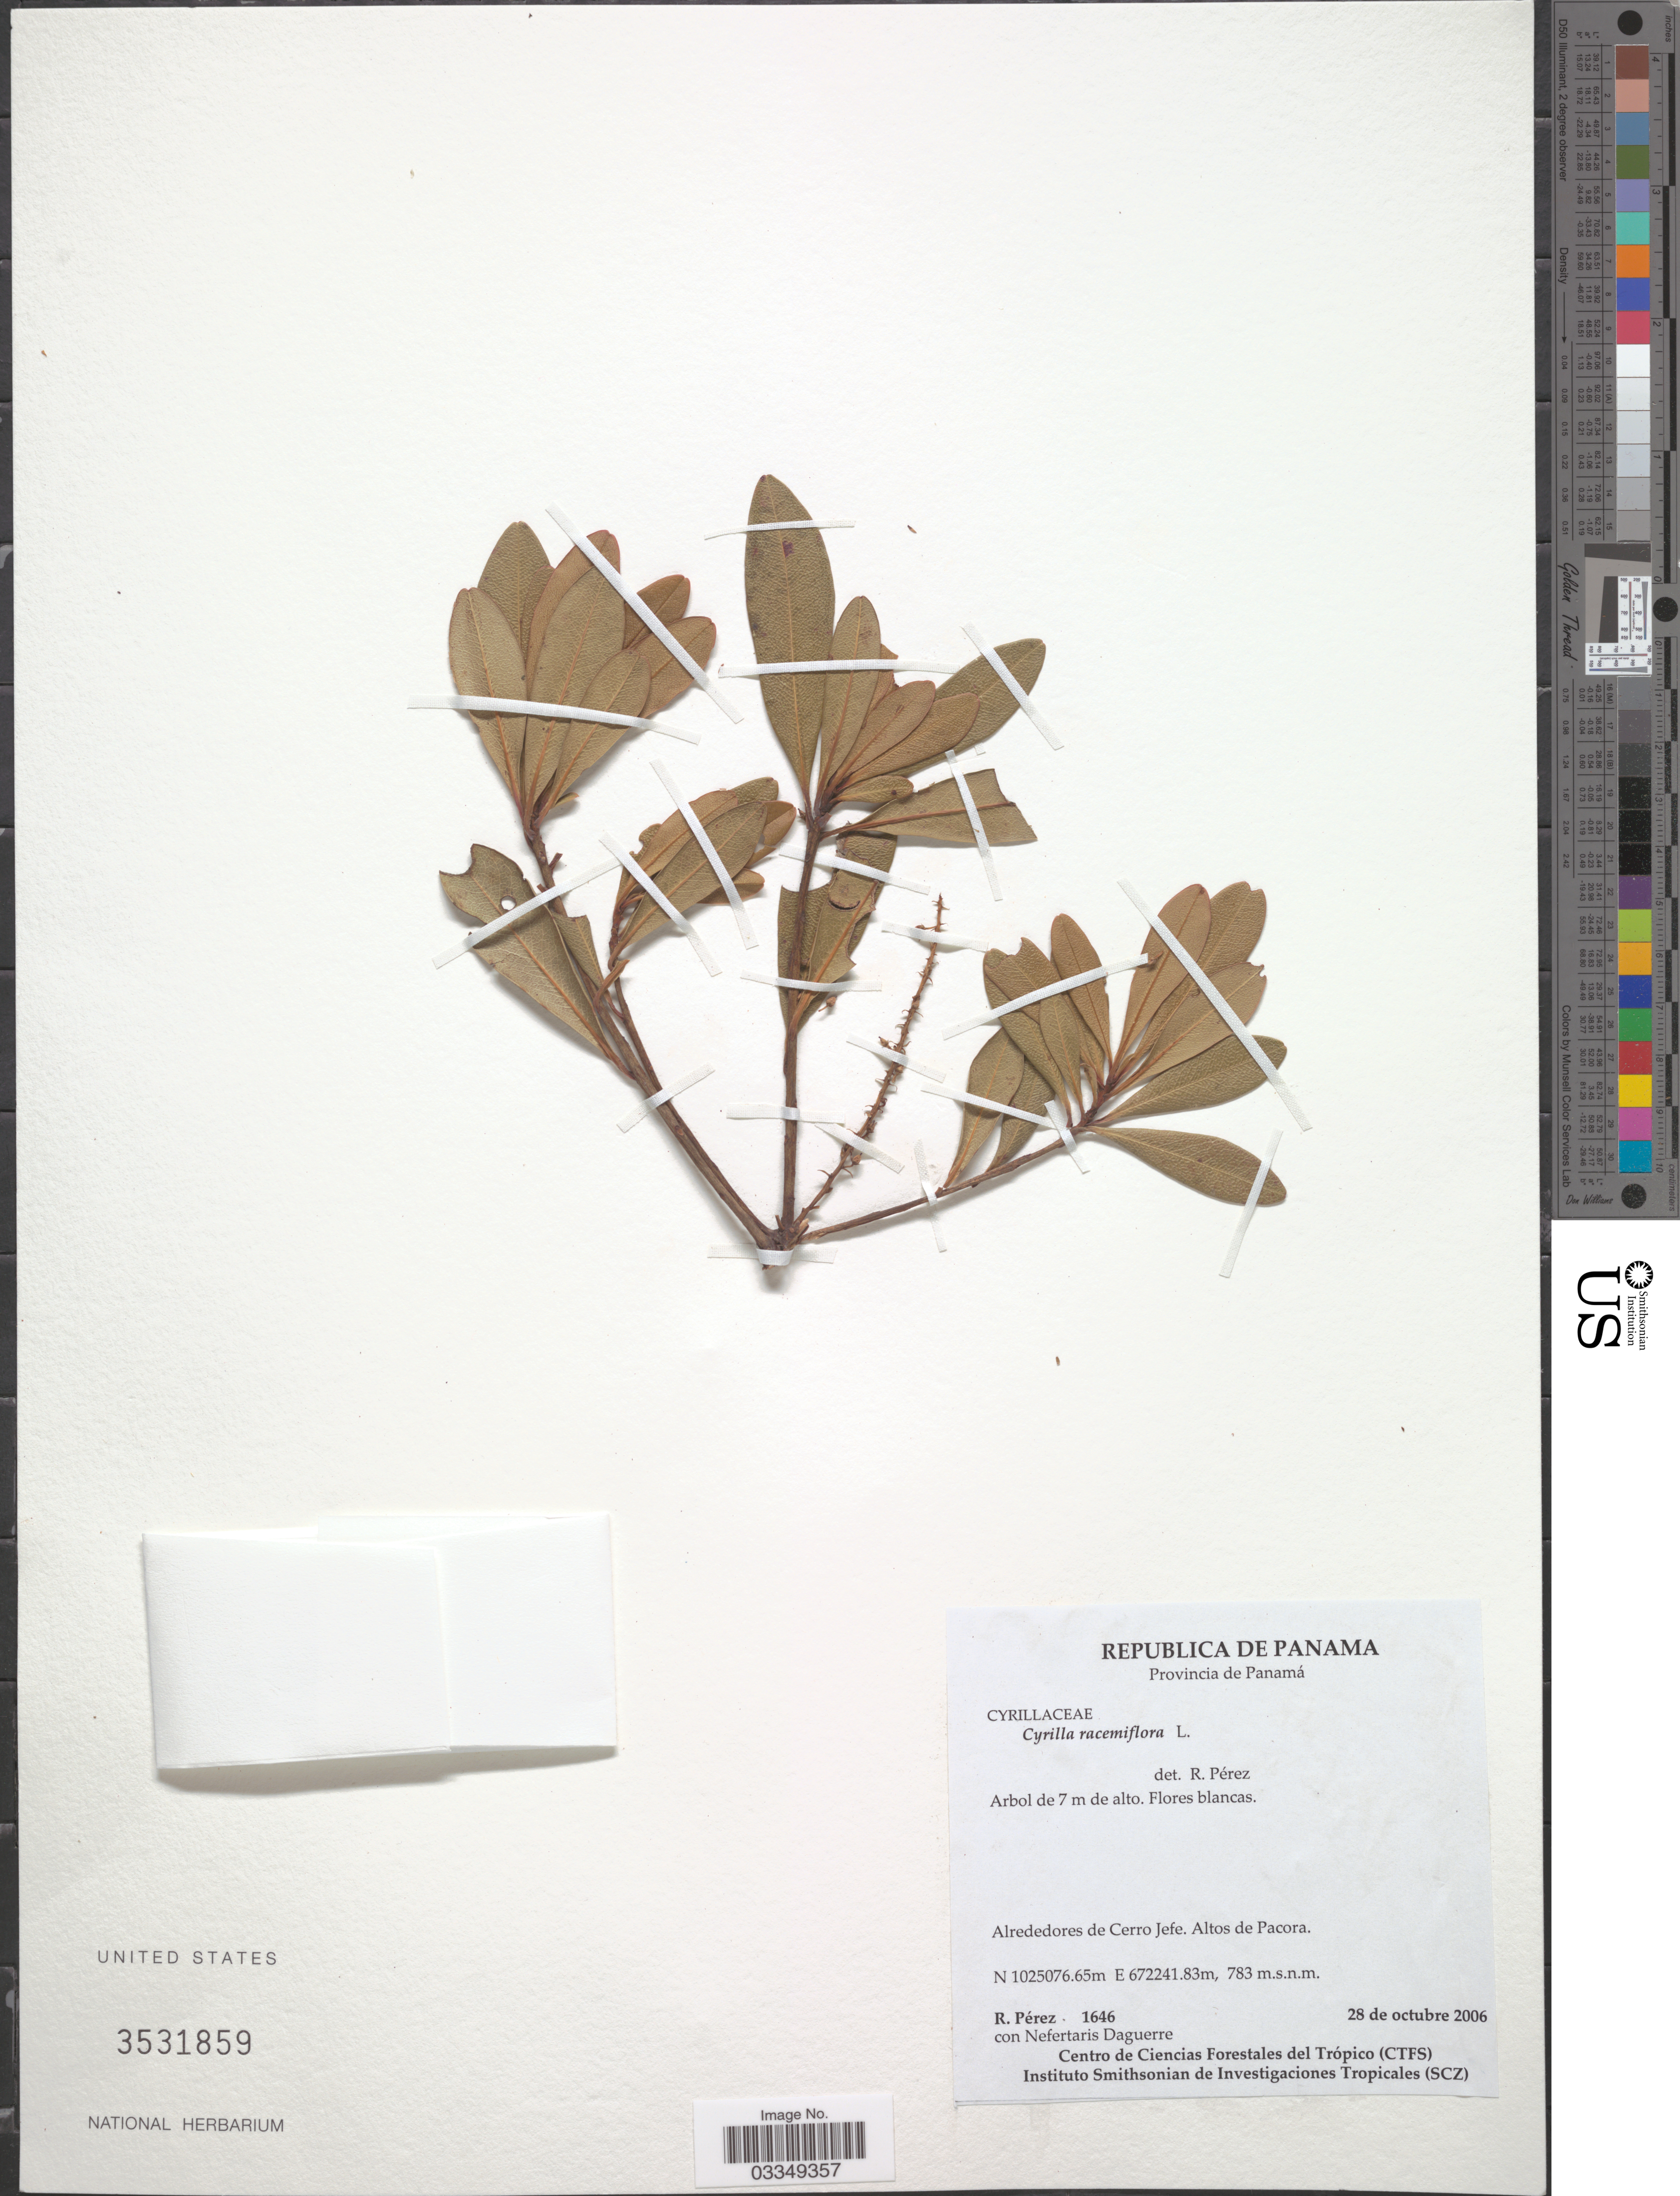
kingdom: Plantae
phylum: Tracheophyta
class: Magnoliopsida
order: Ericales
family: Cyrillaceae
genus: Cyrilla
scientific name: Cyrilla antillana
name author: Michx.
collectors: R. Perez & N. Daguerre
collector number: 1646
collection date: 2006-10-28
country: Panama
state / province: Panamá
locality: Alrededores de Cerro Jefe. Altos de Pacora.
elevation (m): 783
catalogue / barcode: US 3531859